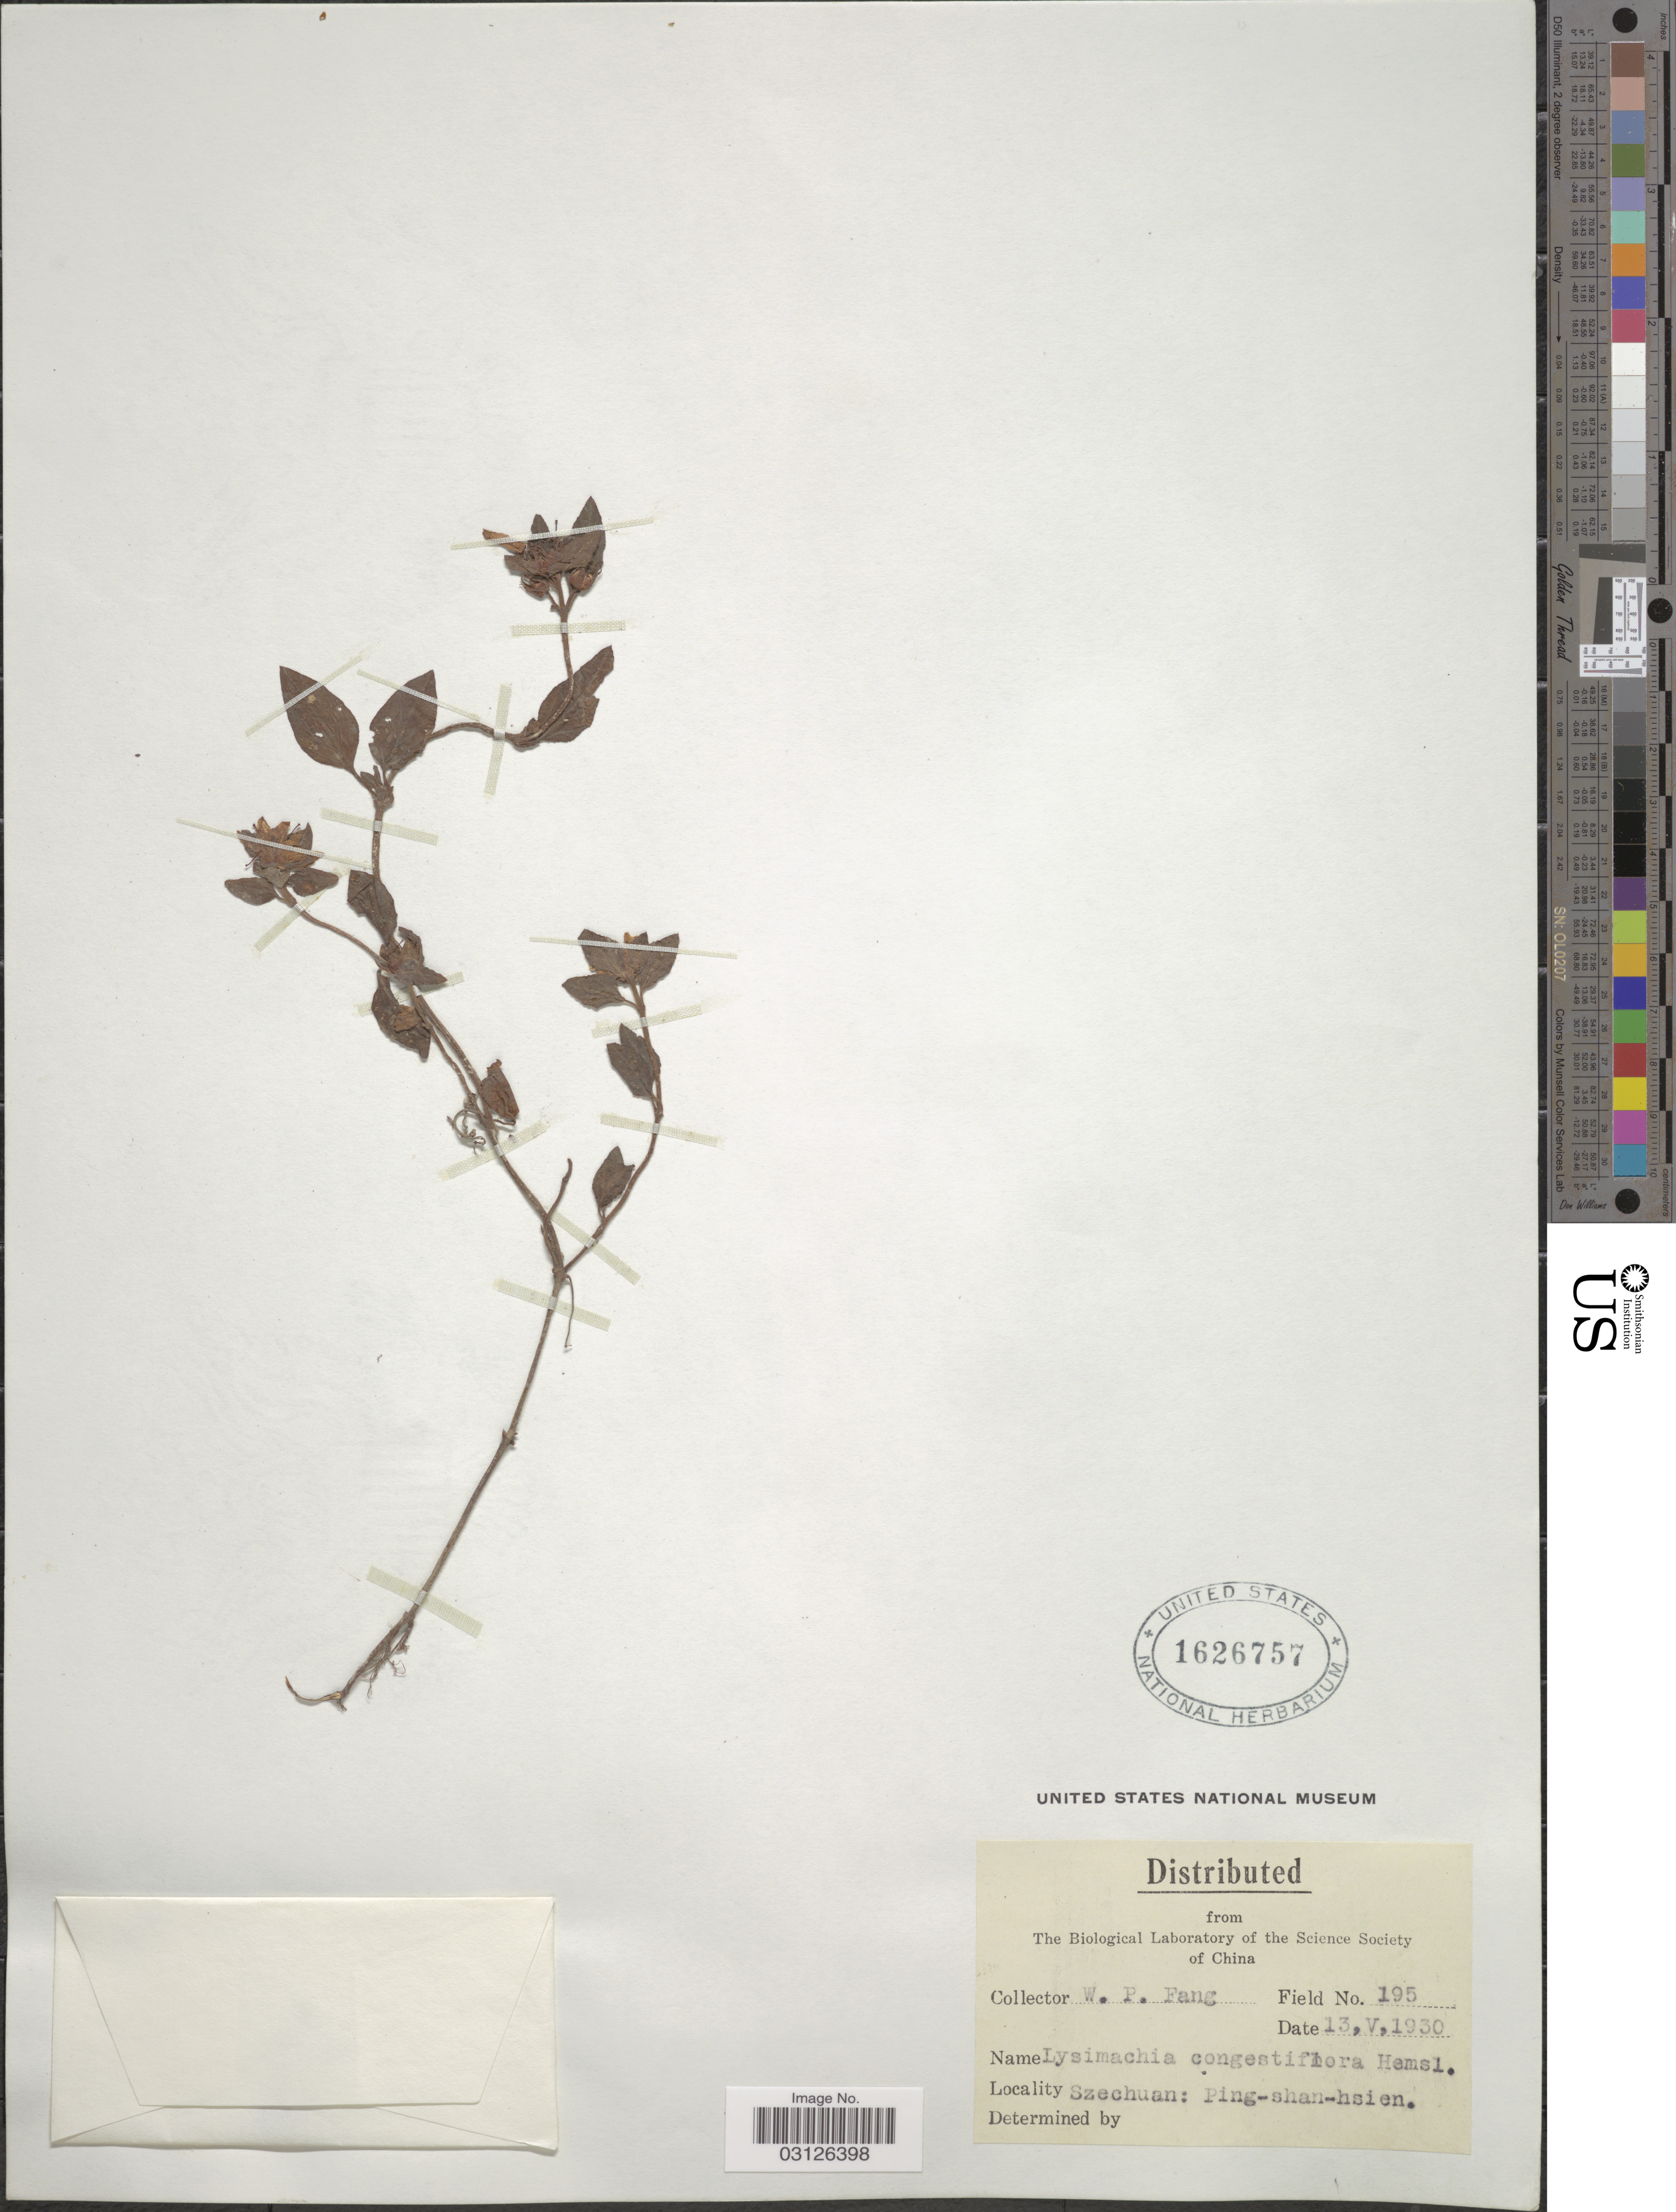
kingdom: Plantae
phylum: Tracheophyta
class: Magnoliopsida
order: Ericales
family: Primulaceae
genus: Lysimachia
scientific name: Lysimachia congestiflora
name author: Hemsl.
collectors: W. P. Fang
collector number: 195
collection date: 1930-05-13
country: China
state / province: Sichuan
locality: Szechuan: Ping-shan-hsien.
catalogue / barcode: US 1626757